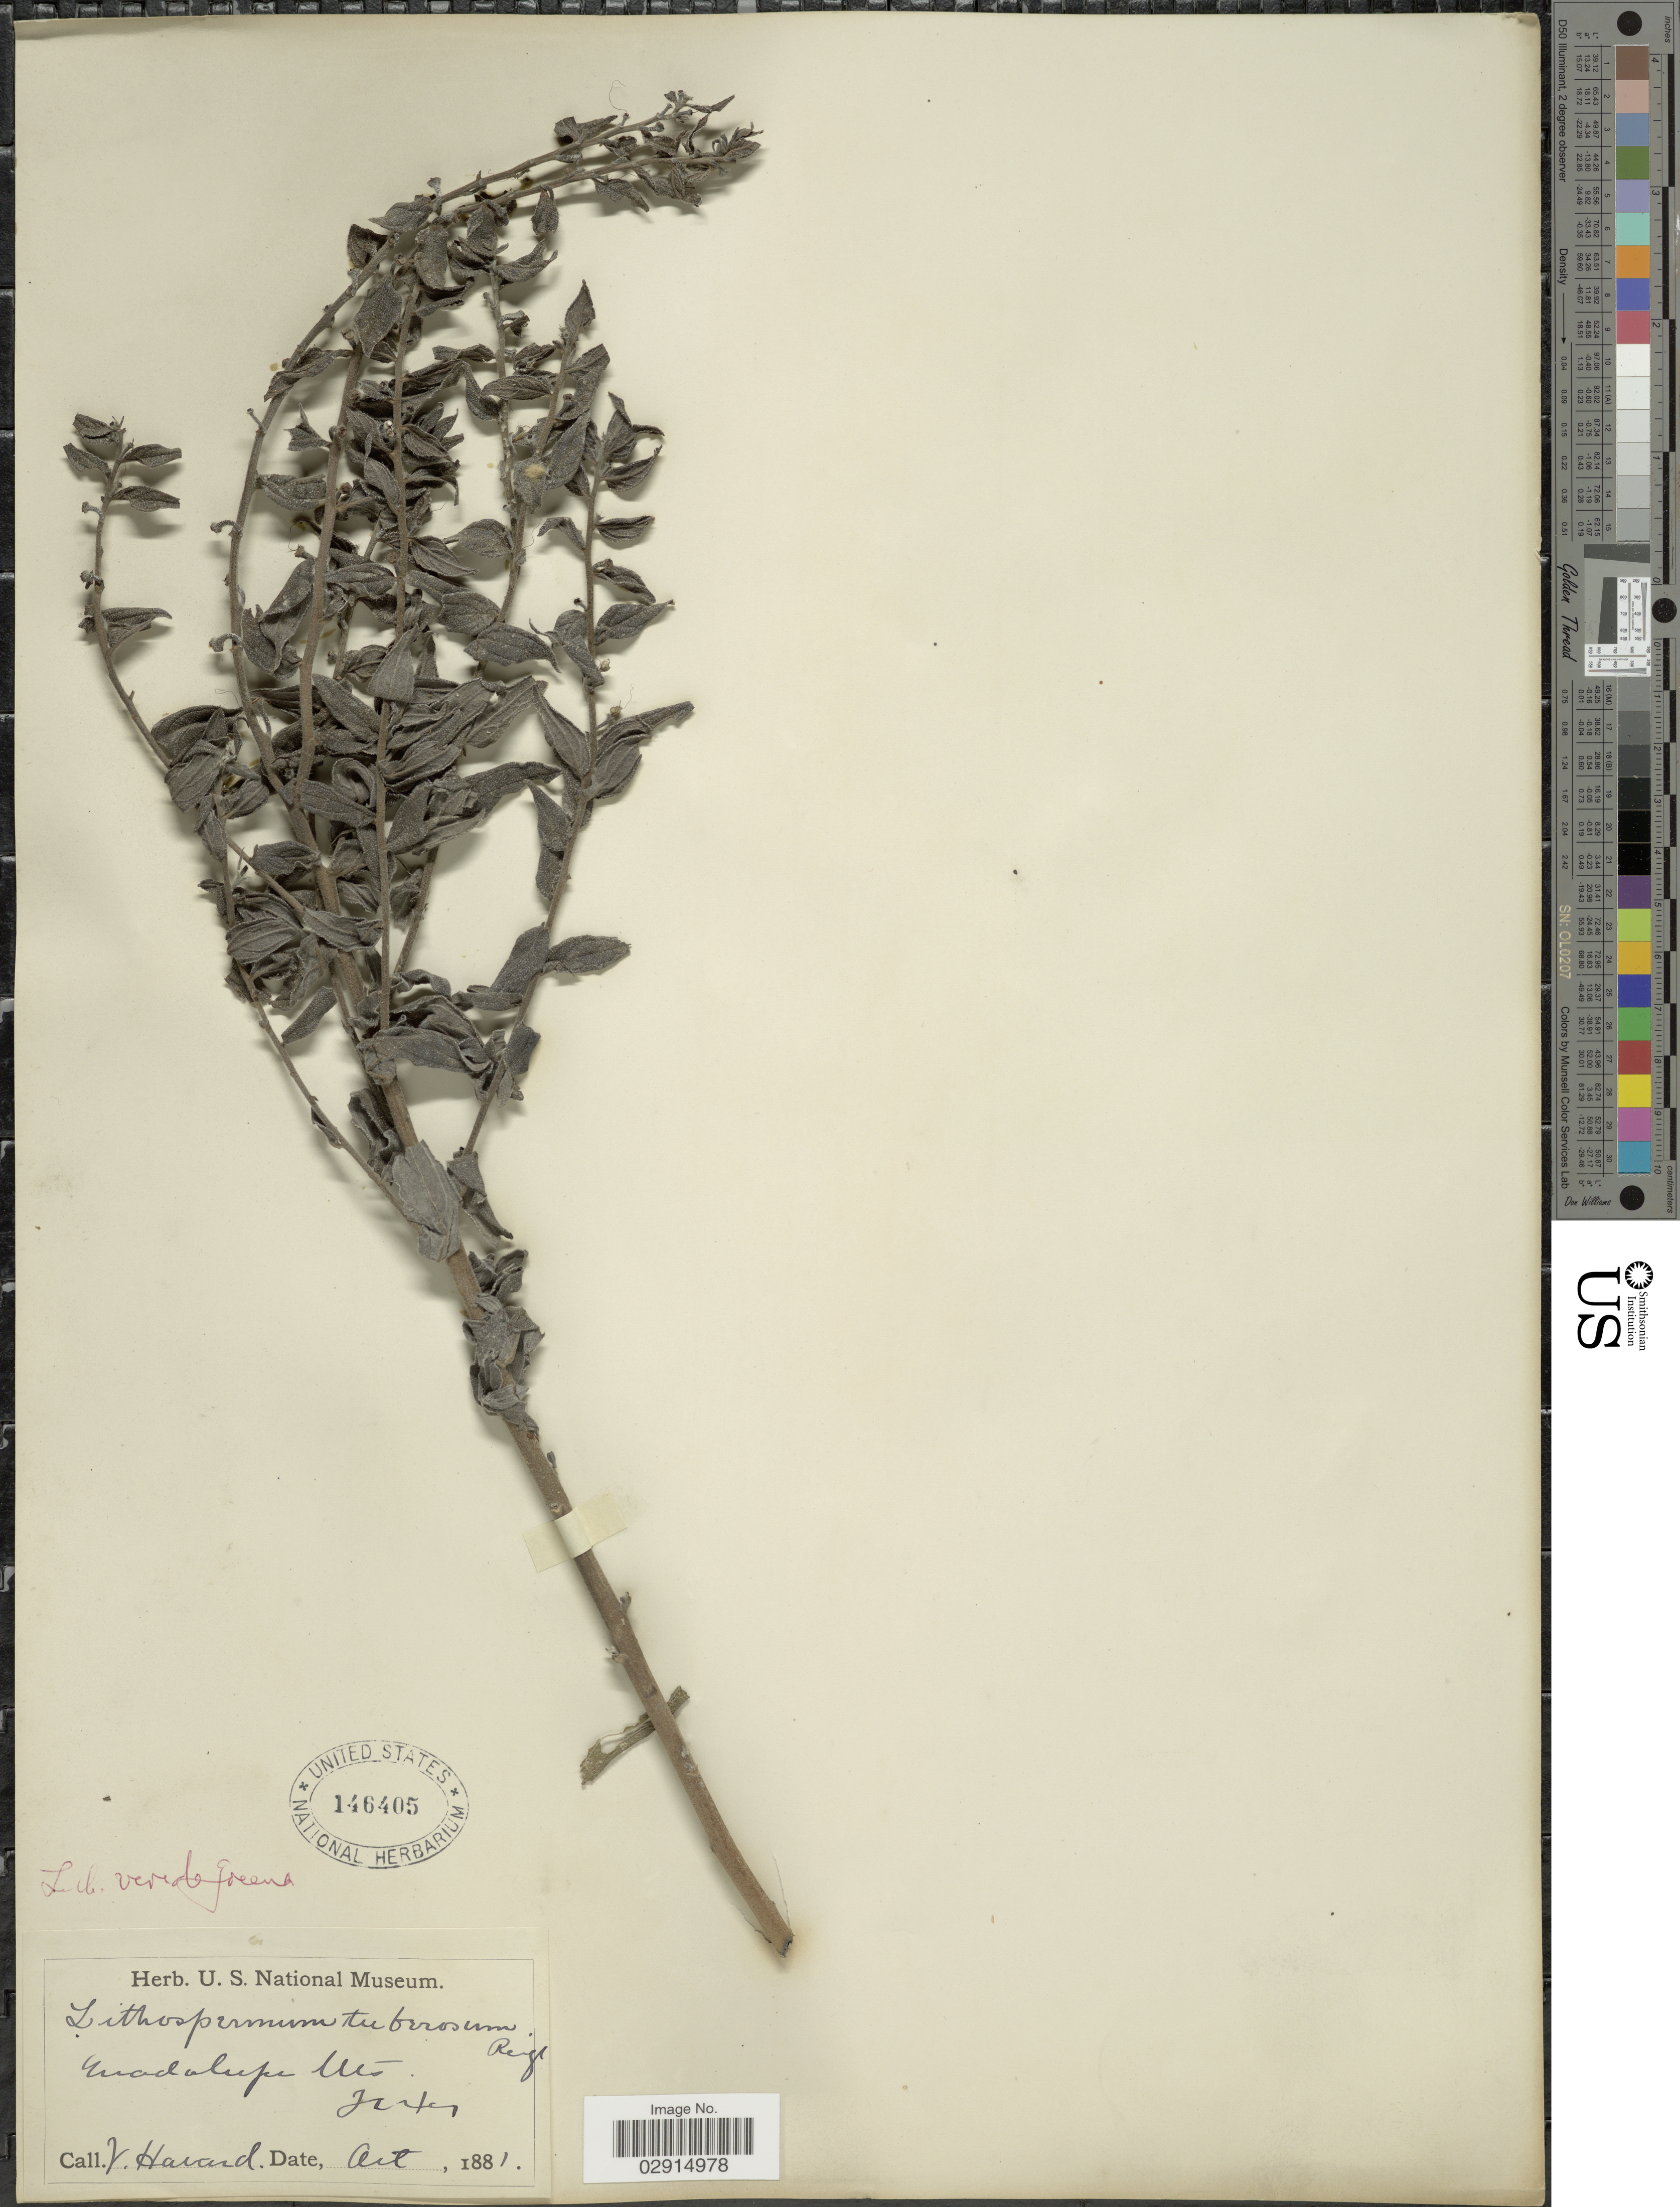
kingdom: Plantae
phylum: Tracheophyta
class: Magnoliopsida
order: Boraginales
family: Boraginaceae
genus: Lithospermum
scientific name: Lithospermum viride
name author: Greene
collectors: V. Havard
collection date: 1881-10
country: United States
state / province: Texas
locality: Guadalupe Mts. Texas.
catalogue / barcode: US 146405